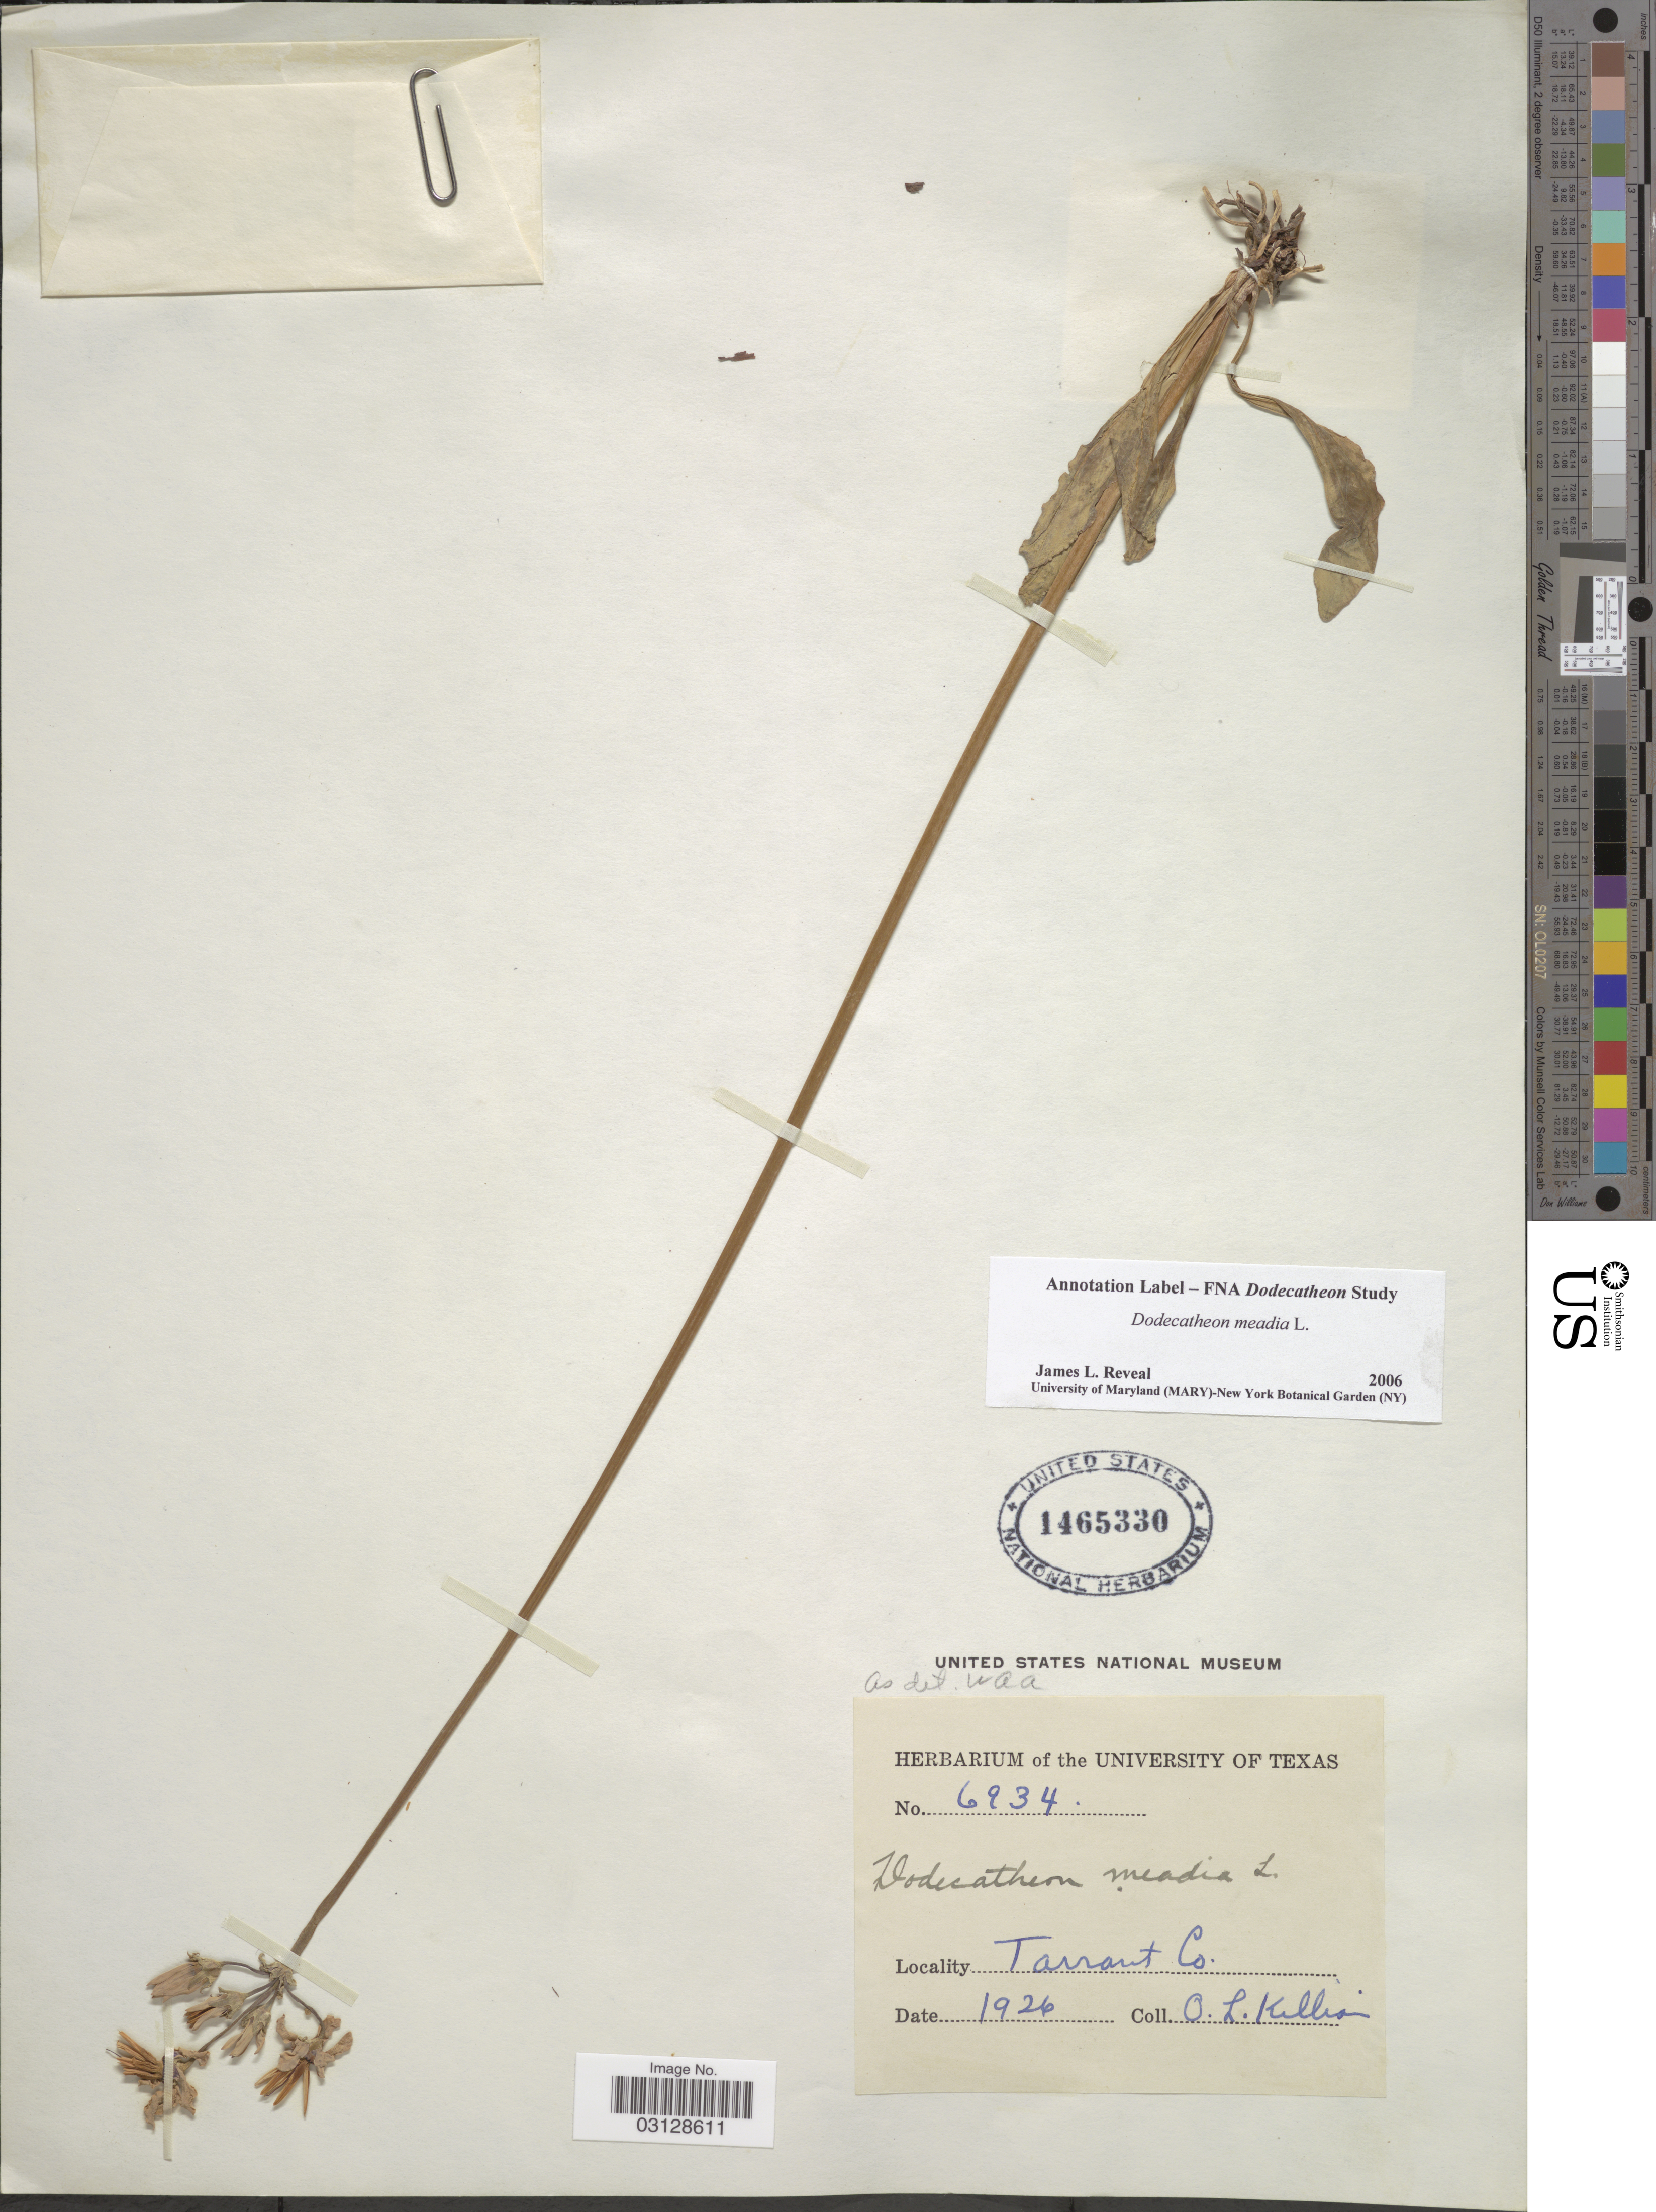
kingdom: Plantae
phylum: Tracheophyta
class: Magnoliopsida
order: Ericales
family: Primulaceae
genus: Dodecatheon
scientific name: Dodecatheon meadia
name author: L.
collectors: O. Killian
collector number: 6934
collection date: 1926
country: United States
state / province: Texas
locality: Tarrant Co.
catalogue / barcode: US 1465330